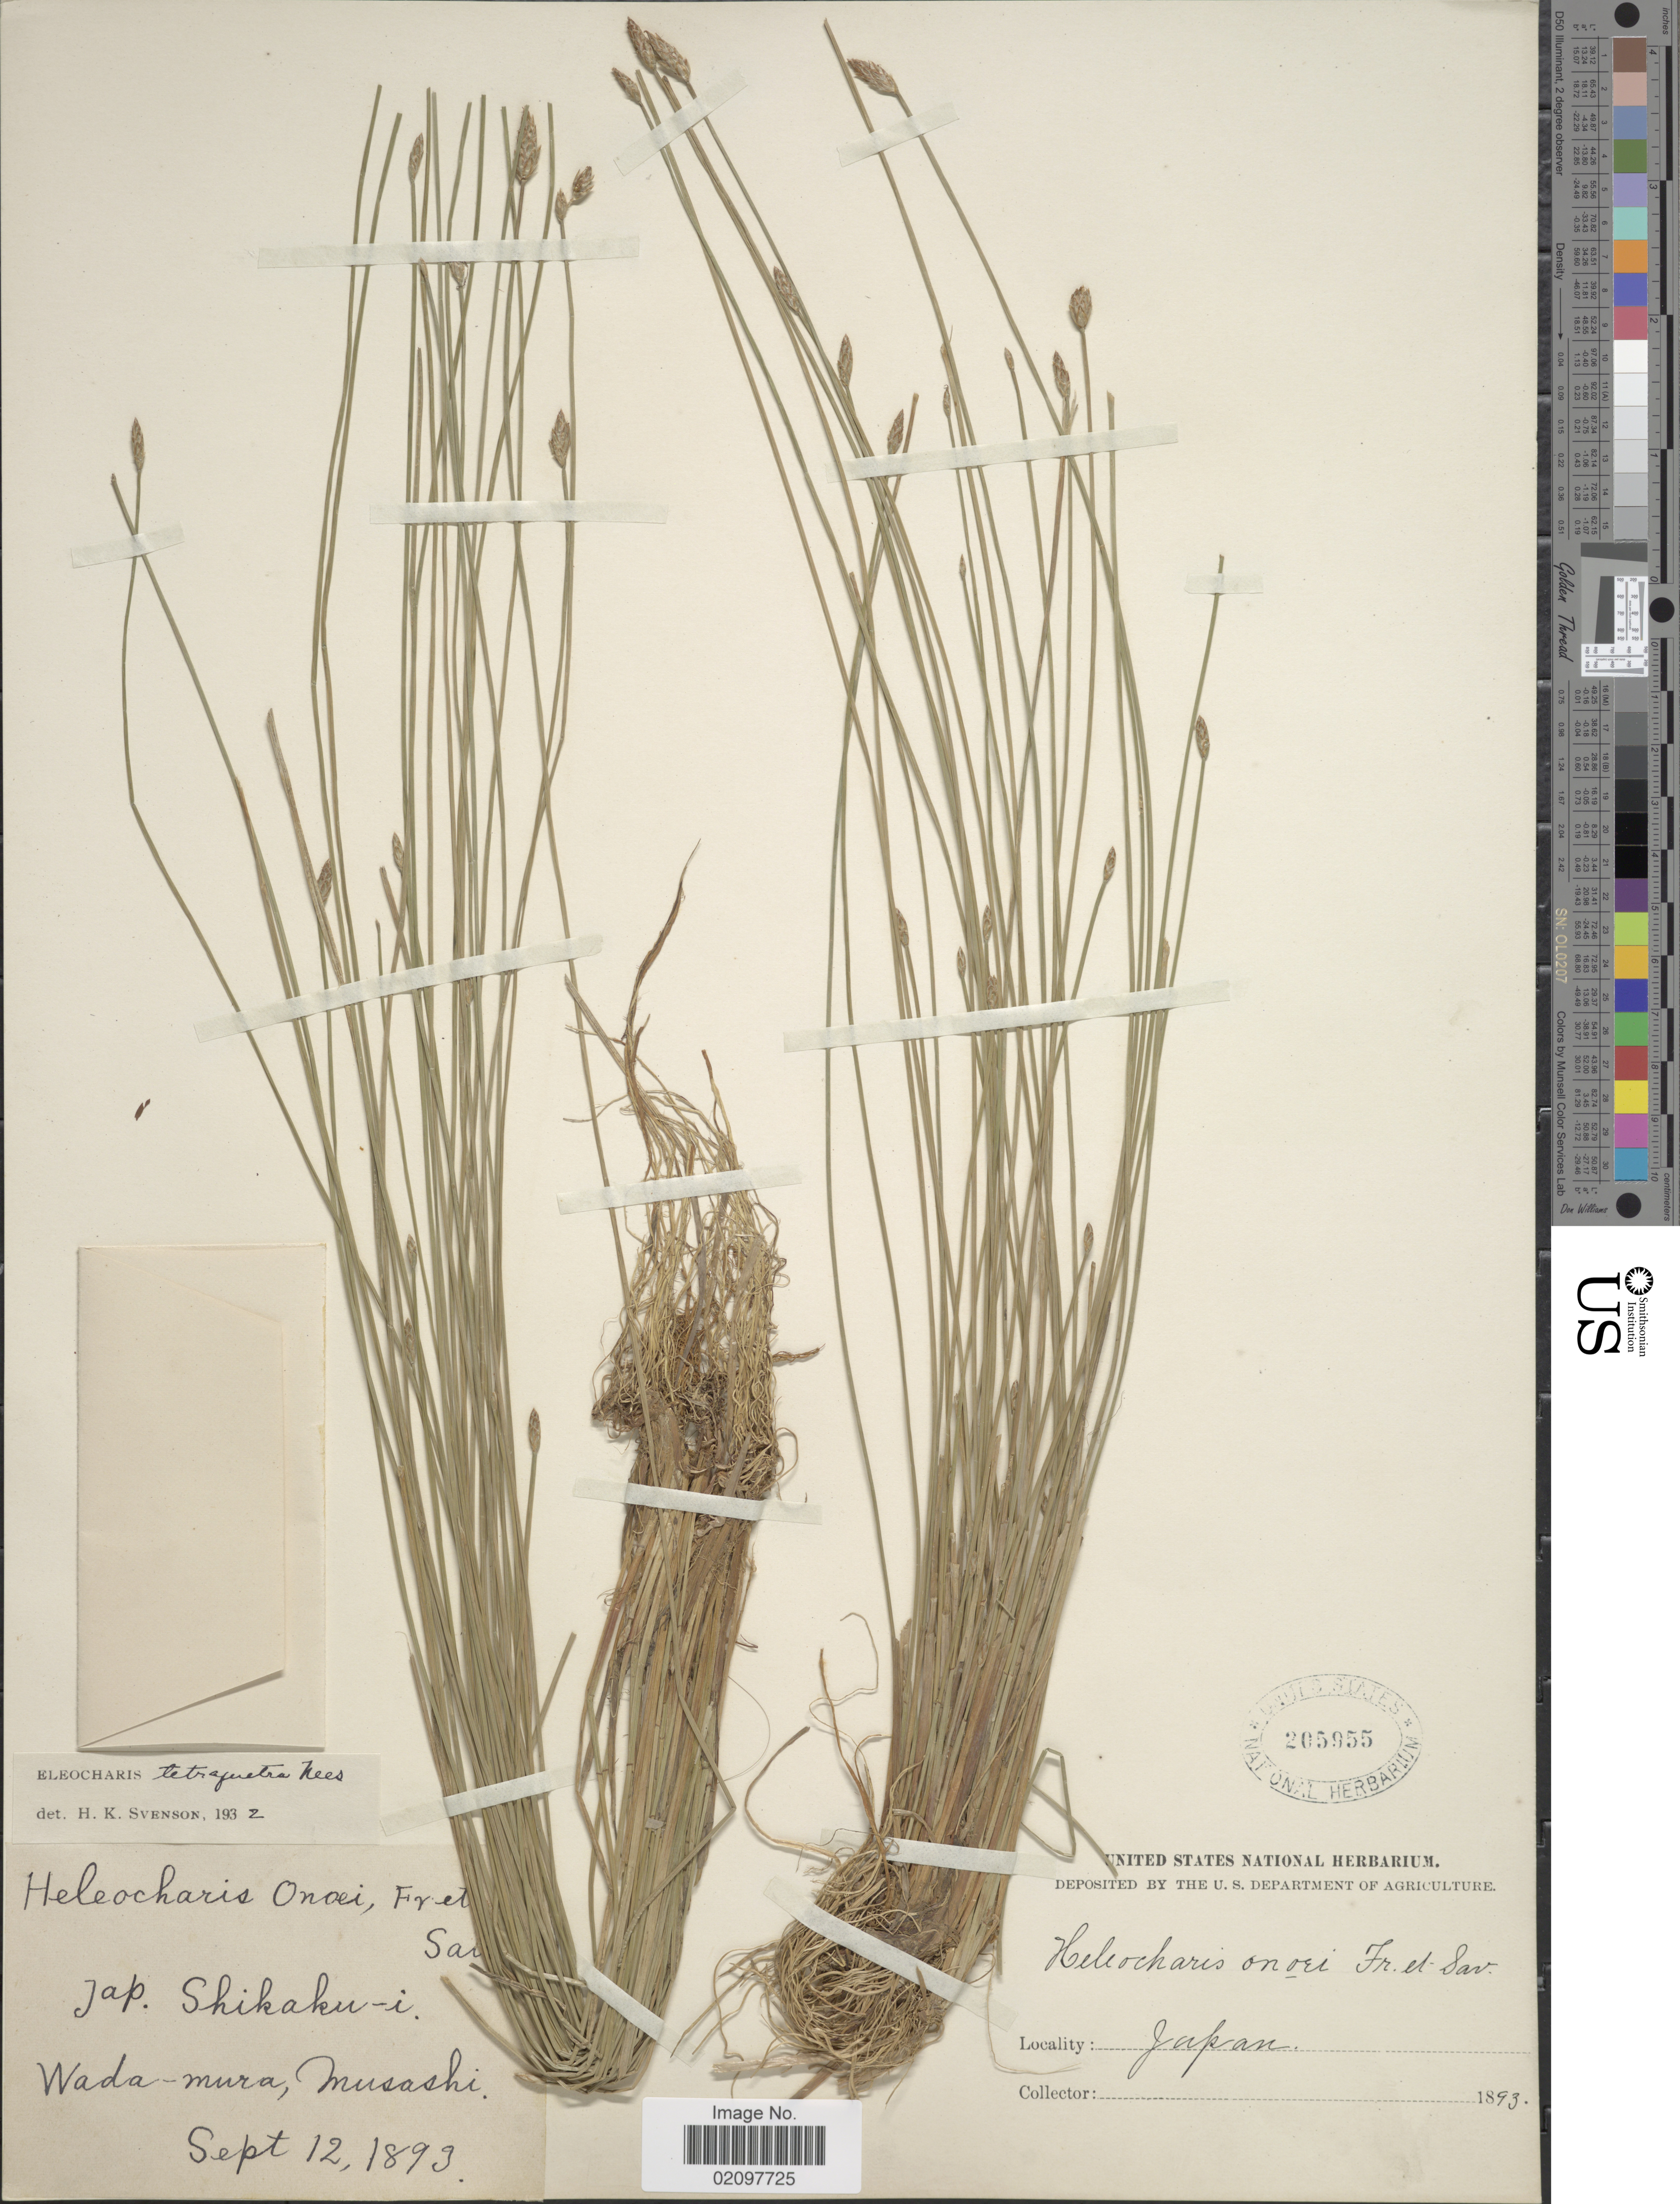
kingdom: Plantae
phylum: Tracheophyta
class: Liliopsida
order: Poales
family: Cyperaceae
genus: Eleocharis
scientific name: Eleocharis tetraquetra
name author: Nees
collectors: U.S. Department of Agriculture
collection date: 1893-09-12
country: Japan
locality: Wada-mura, Musashi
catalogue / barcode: US 205955